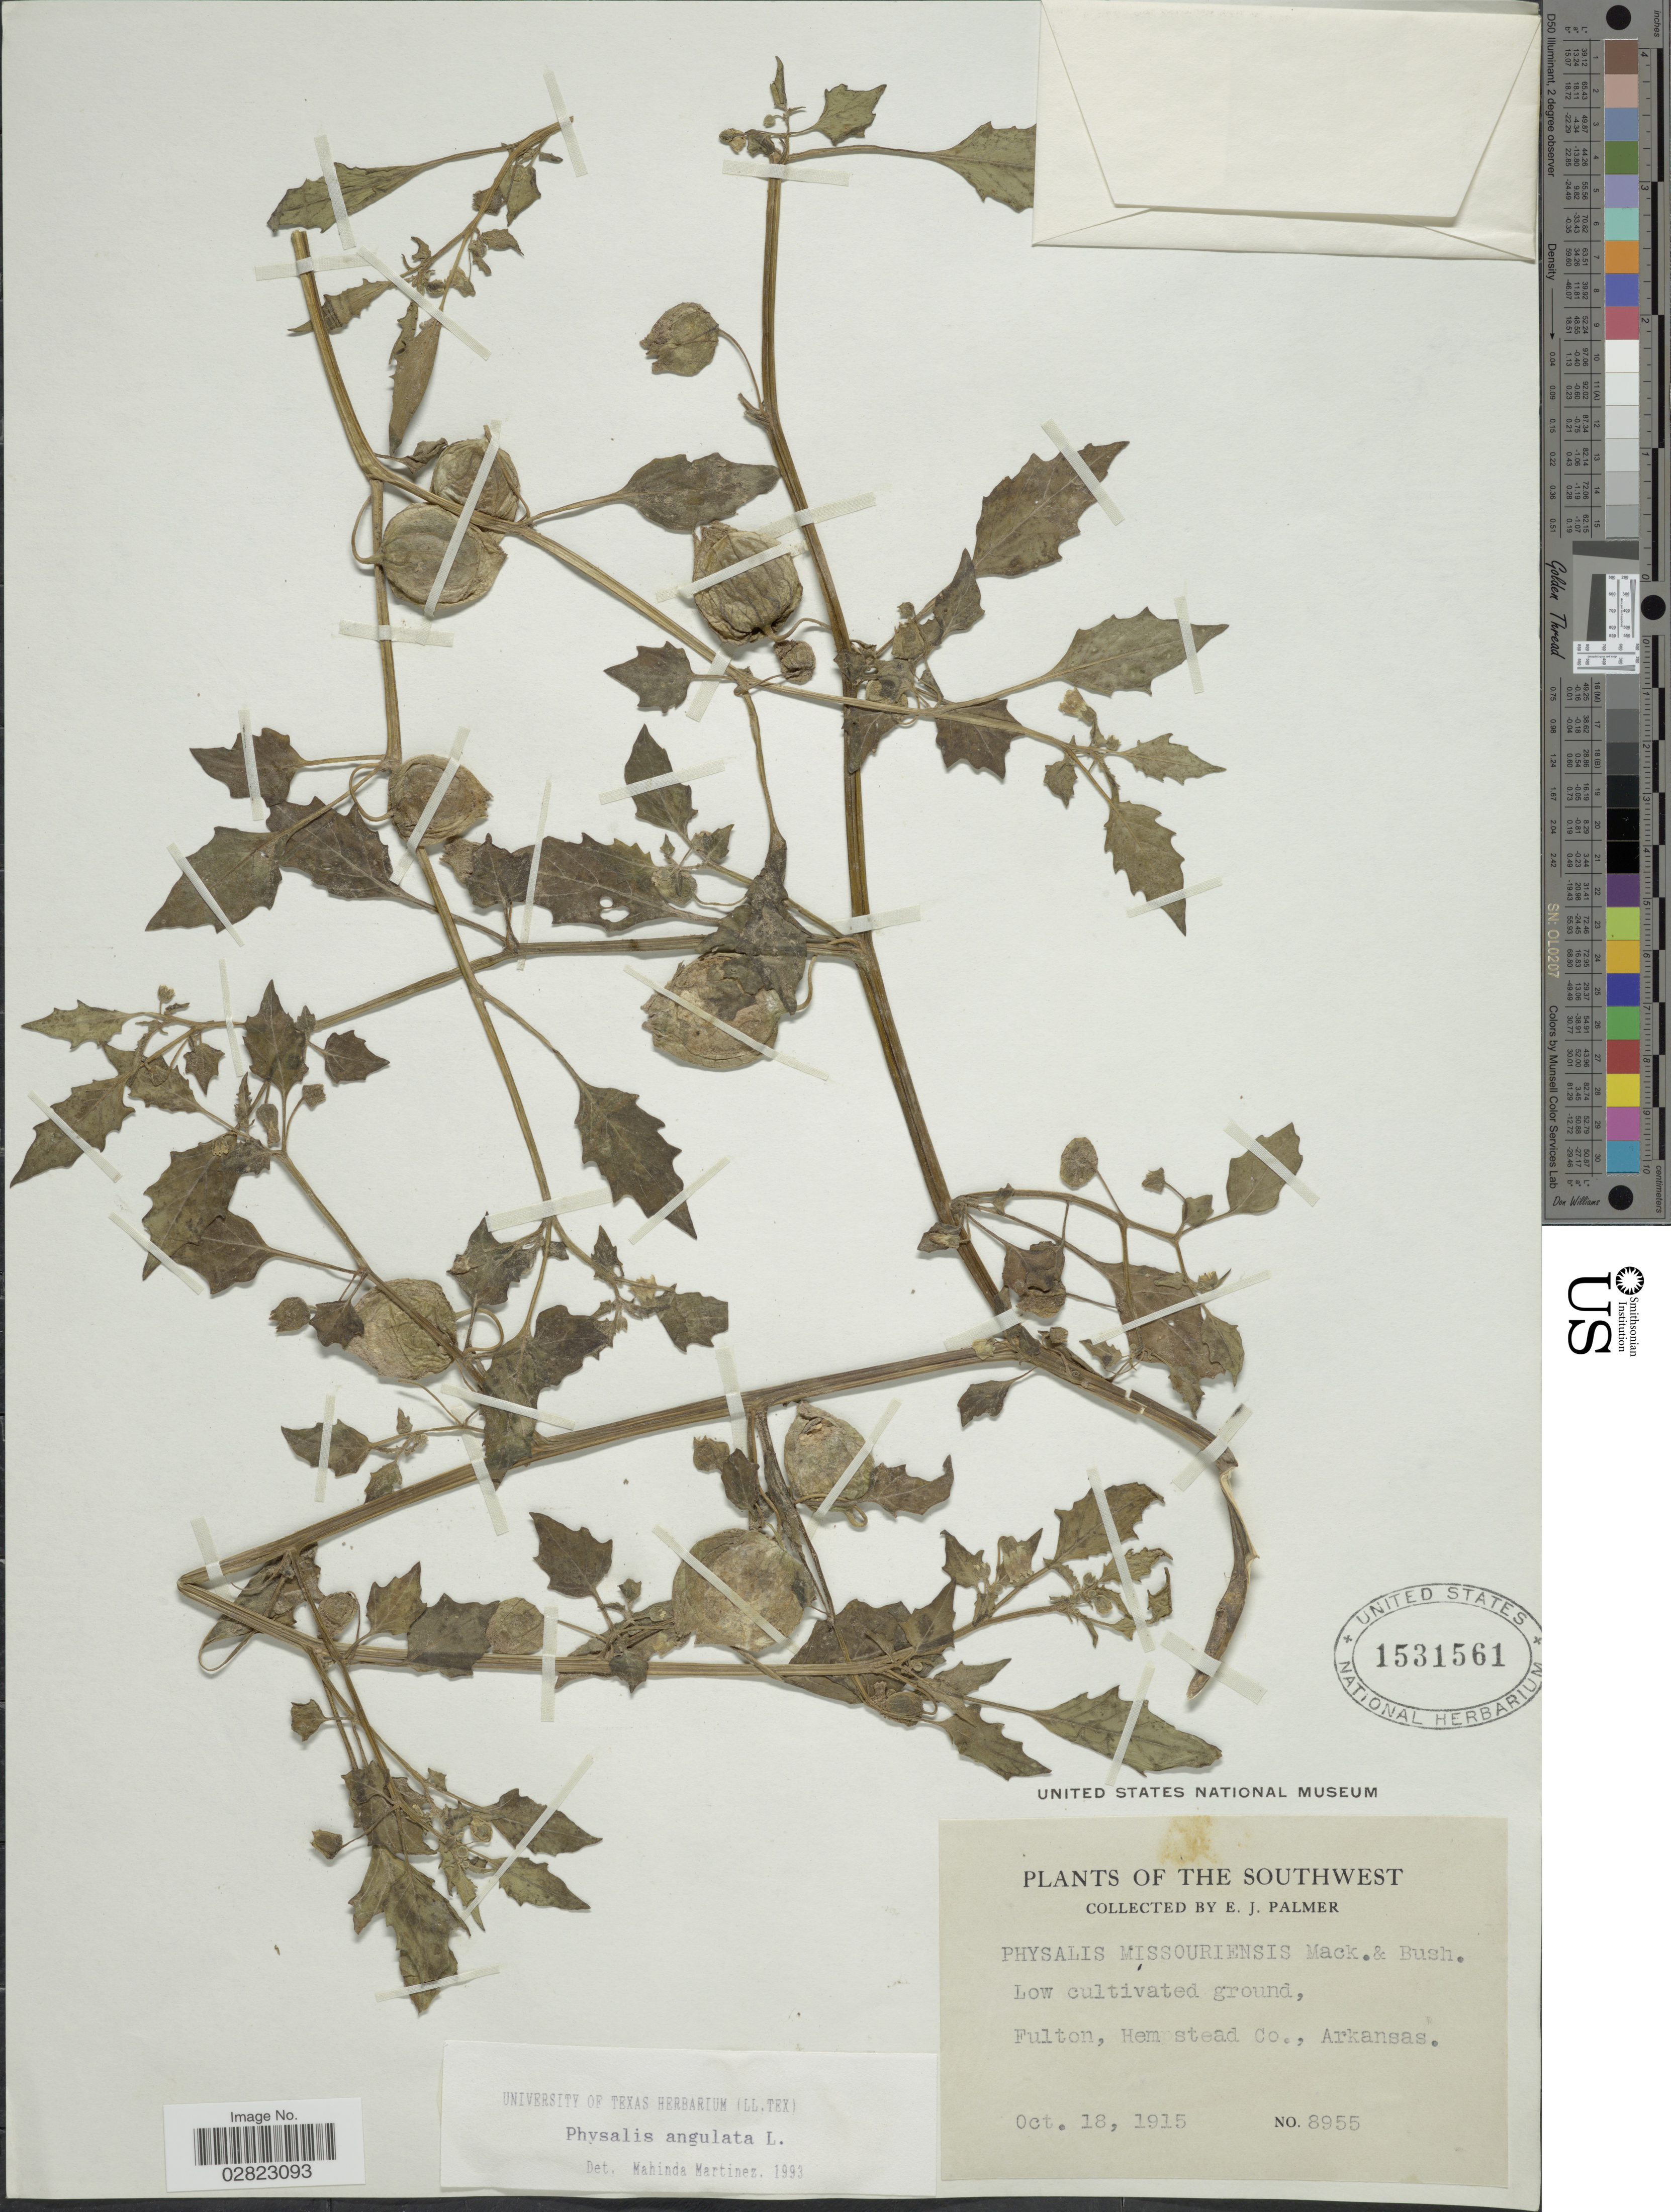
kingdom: Plantae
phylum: Tracheophyta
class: Magnoliopsida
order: Solanales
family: Solanaceae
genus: Physalis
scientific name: Physalis angulata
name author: L.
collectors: E. J. Palmer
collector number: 8955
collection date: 1915-10-18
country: United States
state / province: Arkansas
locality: Southwest. Low cultivated ground. Fulton, Hempstead Co.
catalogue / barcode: US 1531561